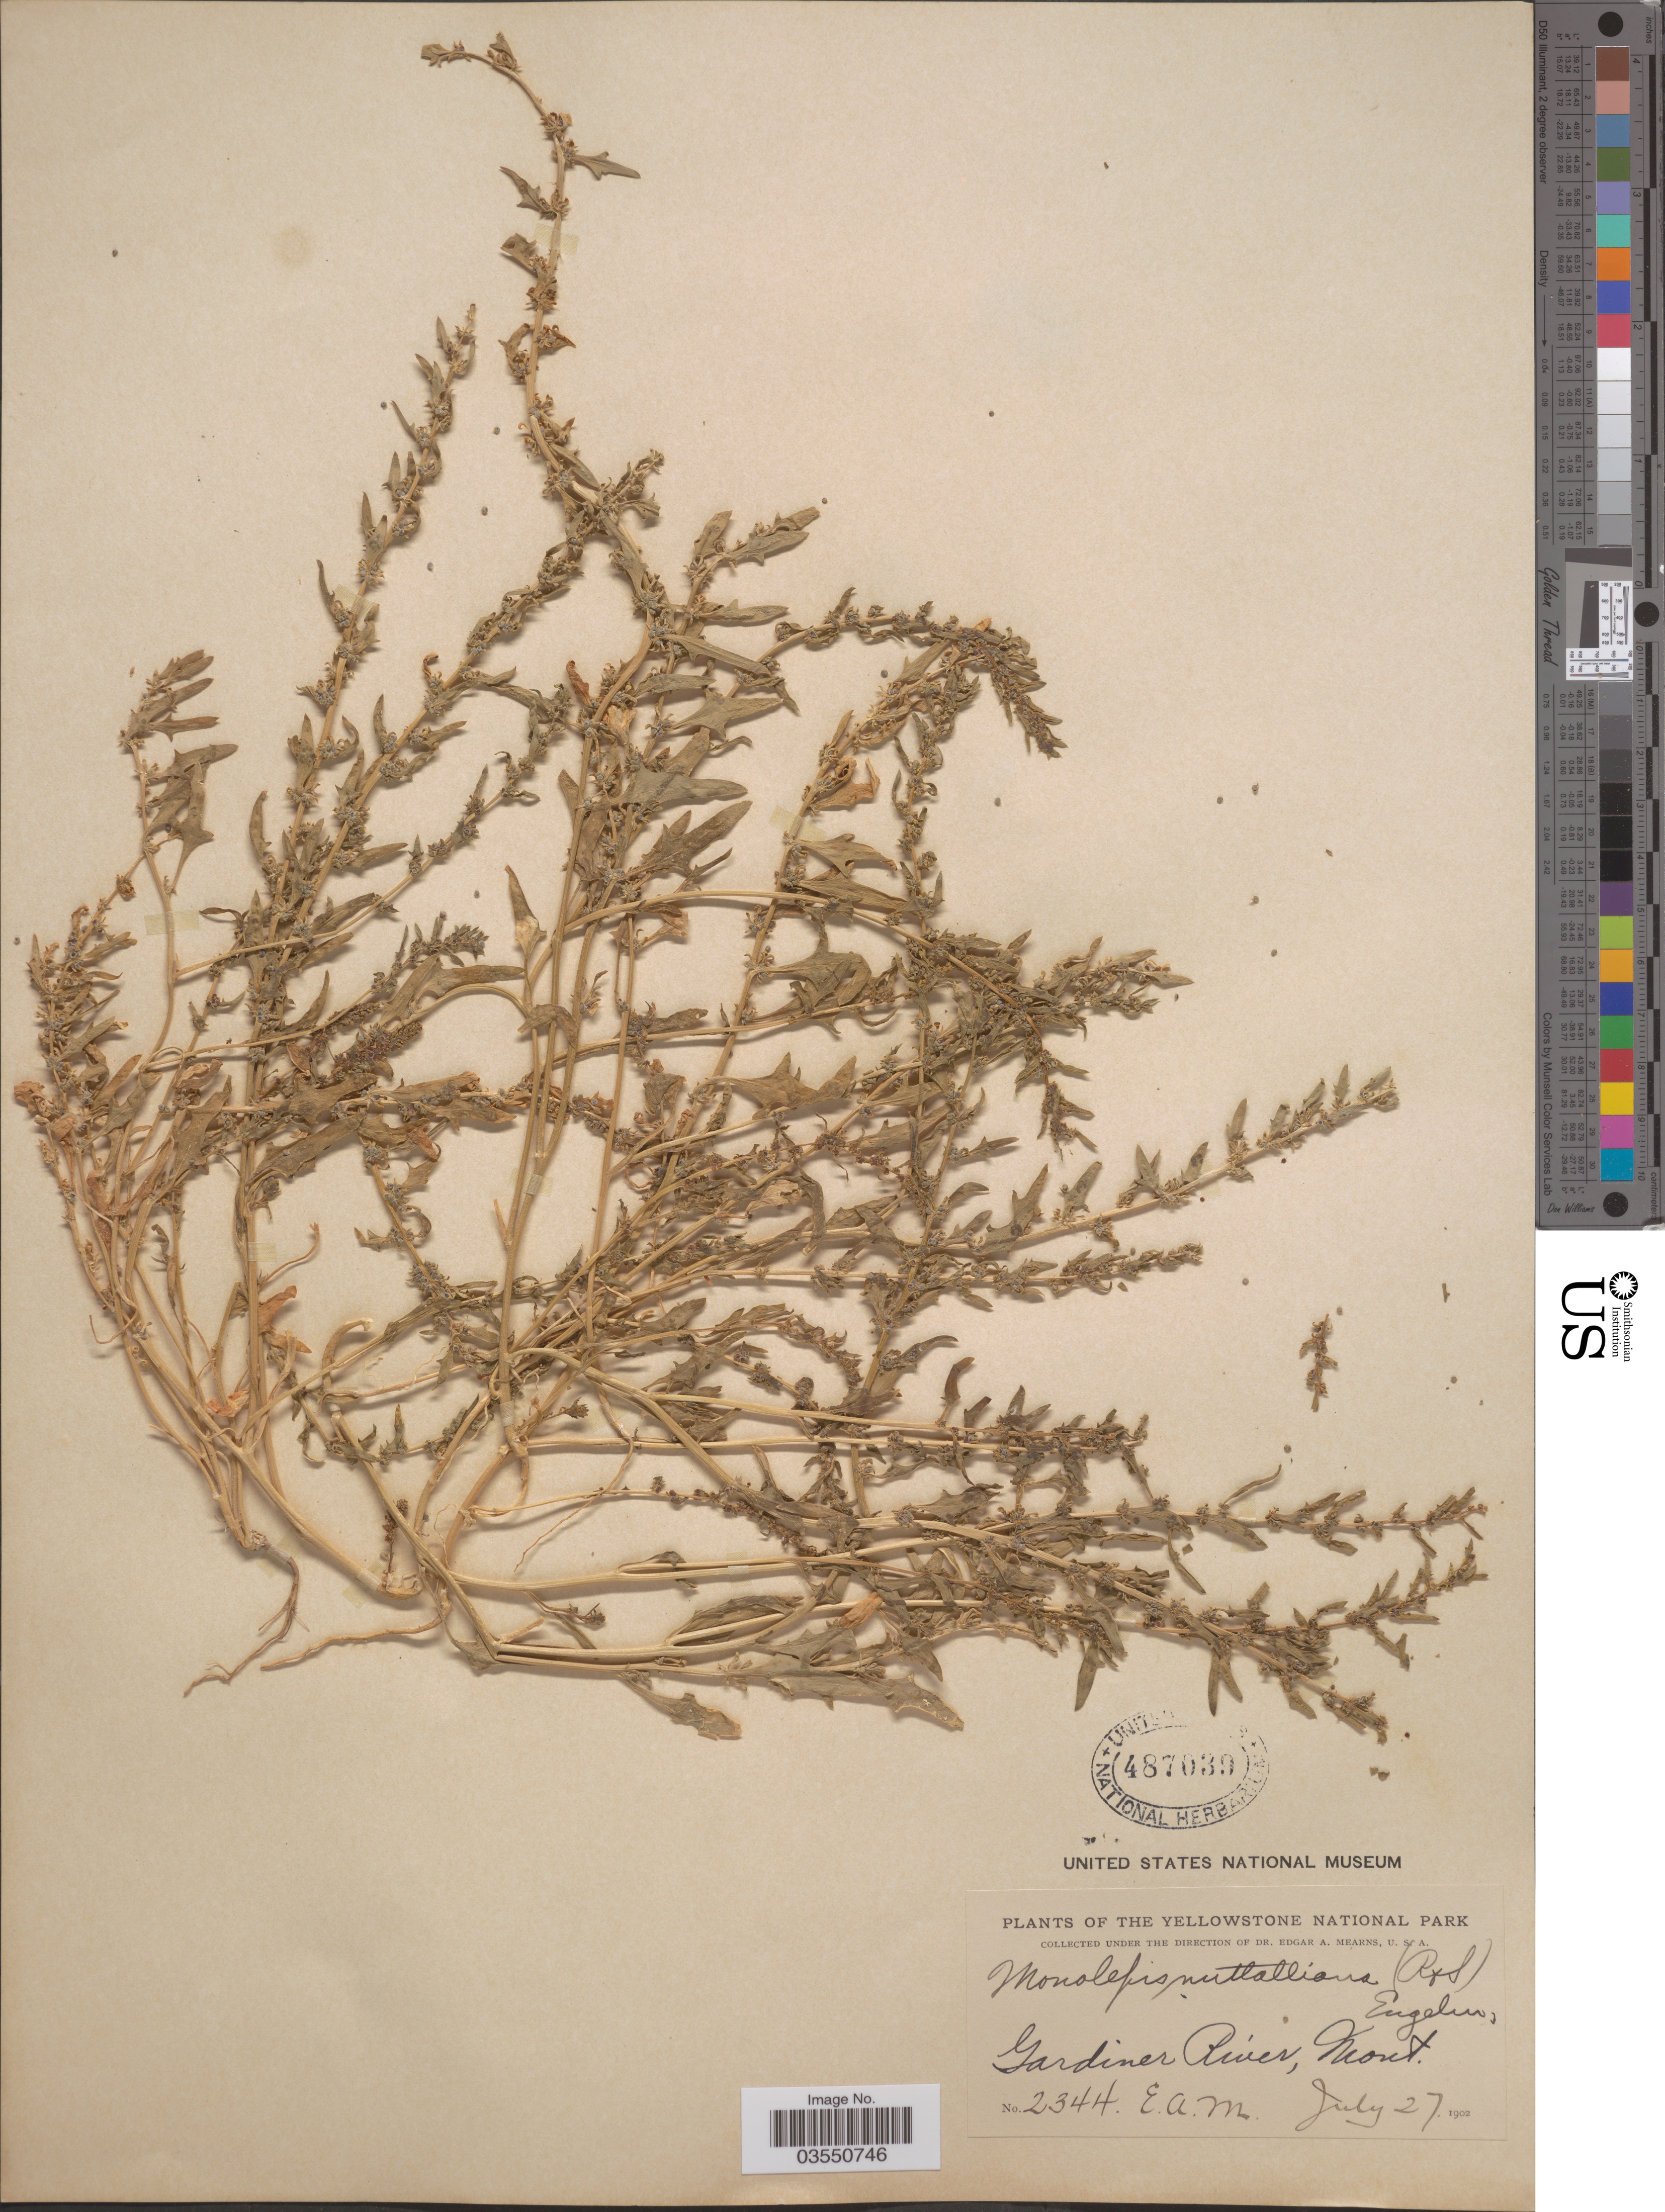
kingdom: Plantae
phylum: Tracheophyta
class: Magnoliopsida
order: Caryophyllales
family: Amaranthaceae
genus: Blitum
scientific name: Blitum nuttallianum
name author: Schult.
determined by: U.S. National Herbarium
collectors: E. A. Mearns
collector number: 2344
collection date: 1902-07-27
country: United States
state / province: Montana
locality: Yellowstone National Park. Gardiner River.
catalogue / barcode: US 487039